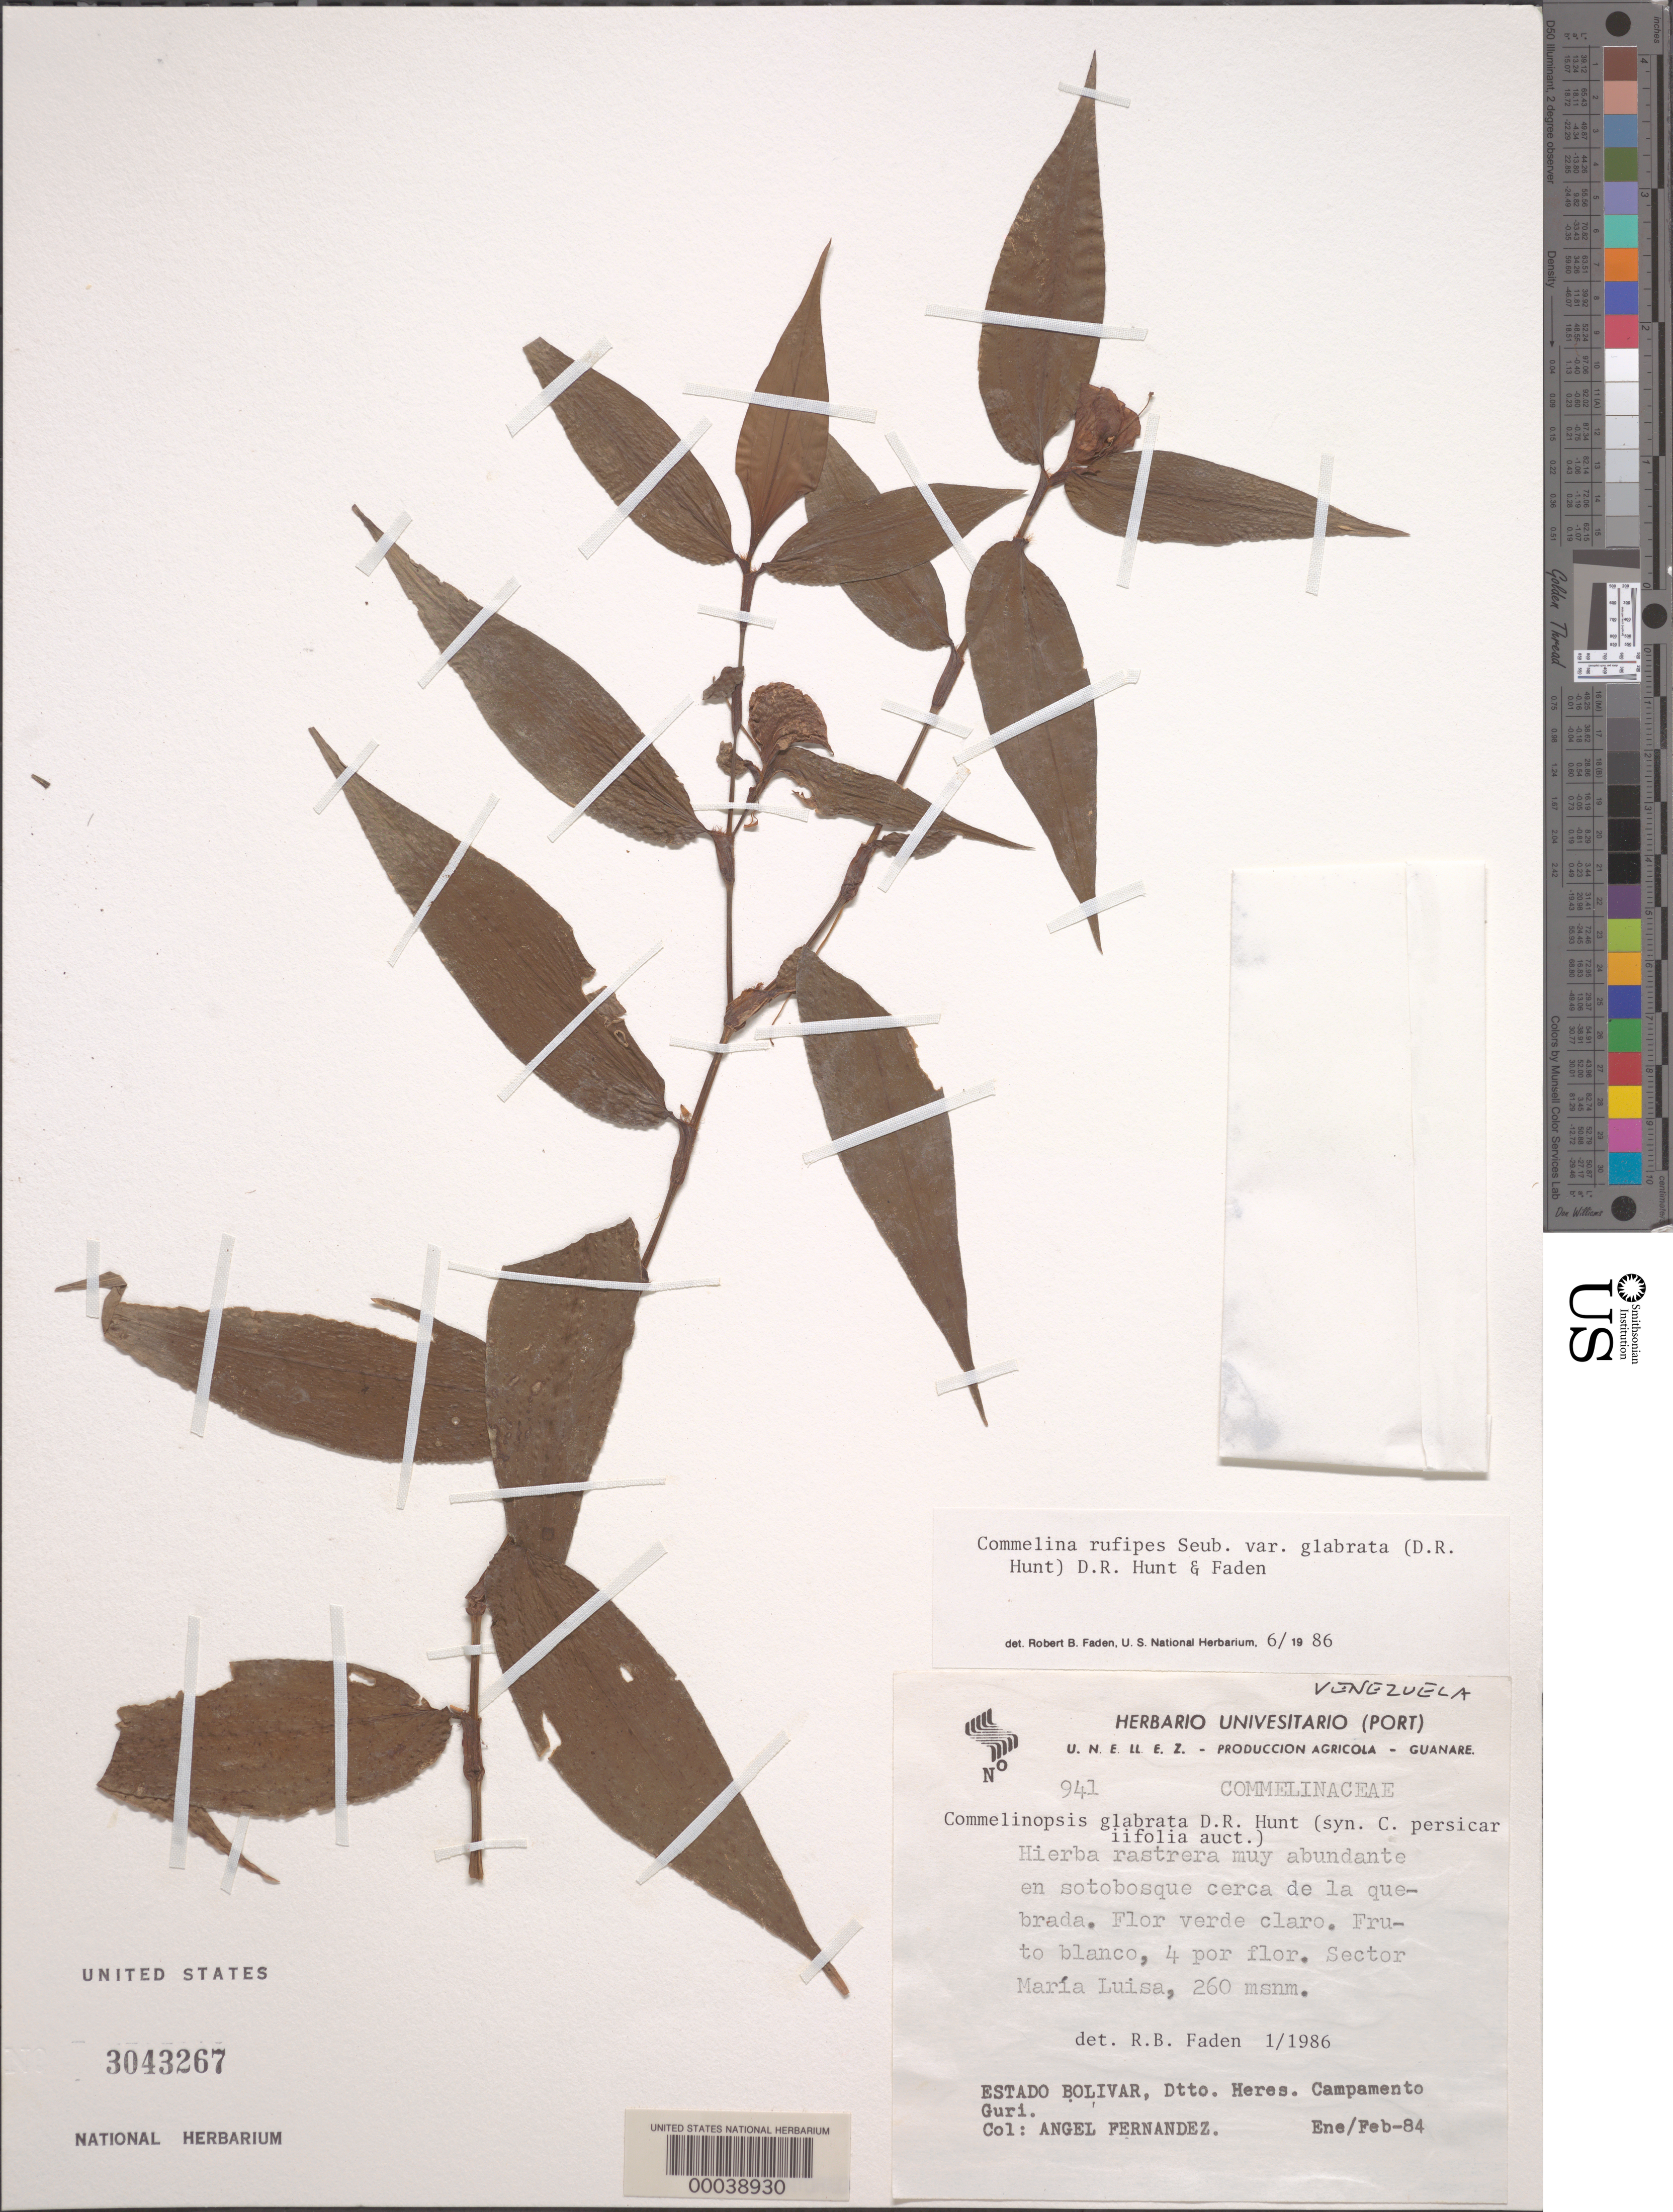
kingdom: Plantae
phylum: Tracheophyta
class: Liliopsida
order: Commelinales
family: Commelinaceae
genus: Commelina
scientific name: Commelina rufipes var. glabrata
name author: (D.R. Hunt) Faden & D.R. Hunt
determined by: Faden, Robert B., (US), Smithsonian Institution - National Museum of Natural History (UNITED STATES)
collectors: Á. Fernández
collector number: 941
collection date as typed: Jan 1984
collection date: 1984-01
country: Venezuela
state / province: Bolivar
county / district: Heres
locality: Maria Luisa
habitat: Forest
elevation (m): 260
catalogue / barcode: US 3043267